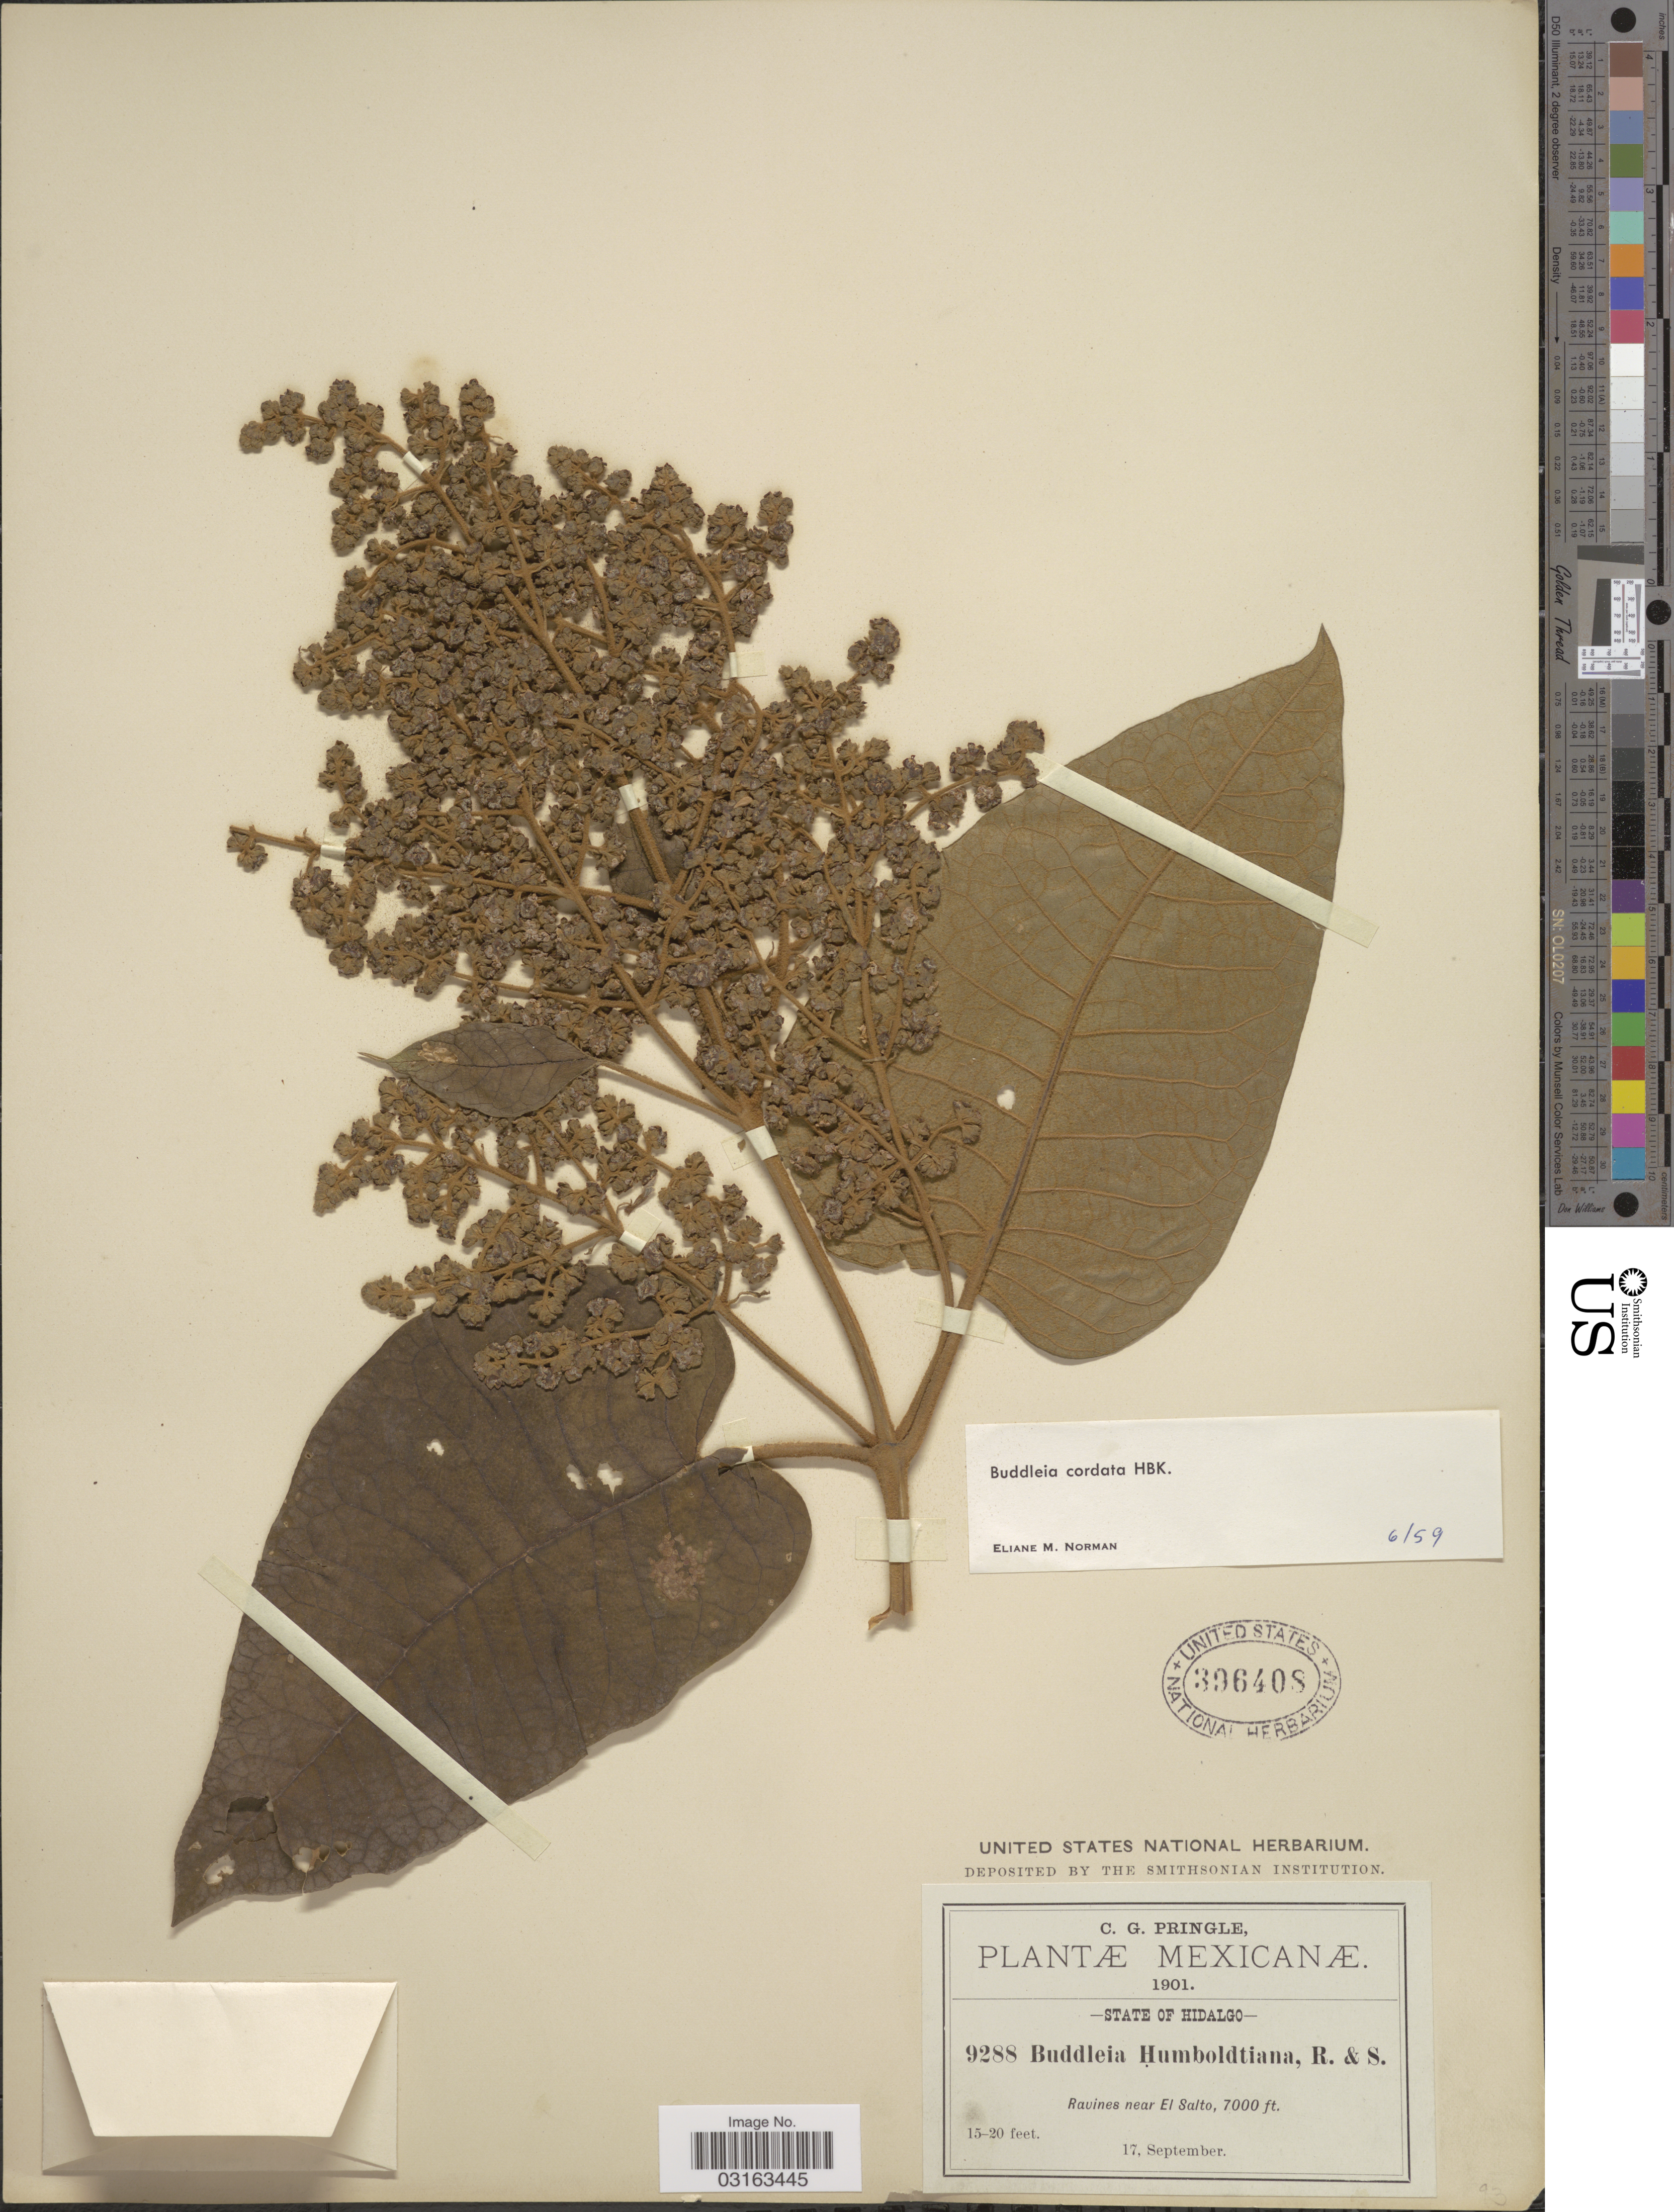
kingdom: Plantae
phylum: Tracheophyta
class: Magnoliopsida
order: Lamiales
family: Scrophulariaceae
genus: Buddleja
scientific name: Buddleja cordata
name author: Kunth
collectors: C. G. Pringle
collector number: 9288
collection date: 1901-09-17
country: Mexico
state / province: Hidalgo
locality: Ravines near El Salto.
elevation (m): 2134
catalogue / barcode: US 396408